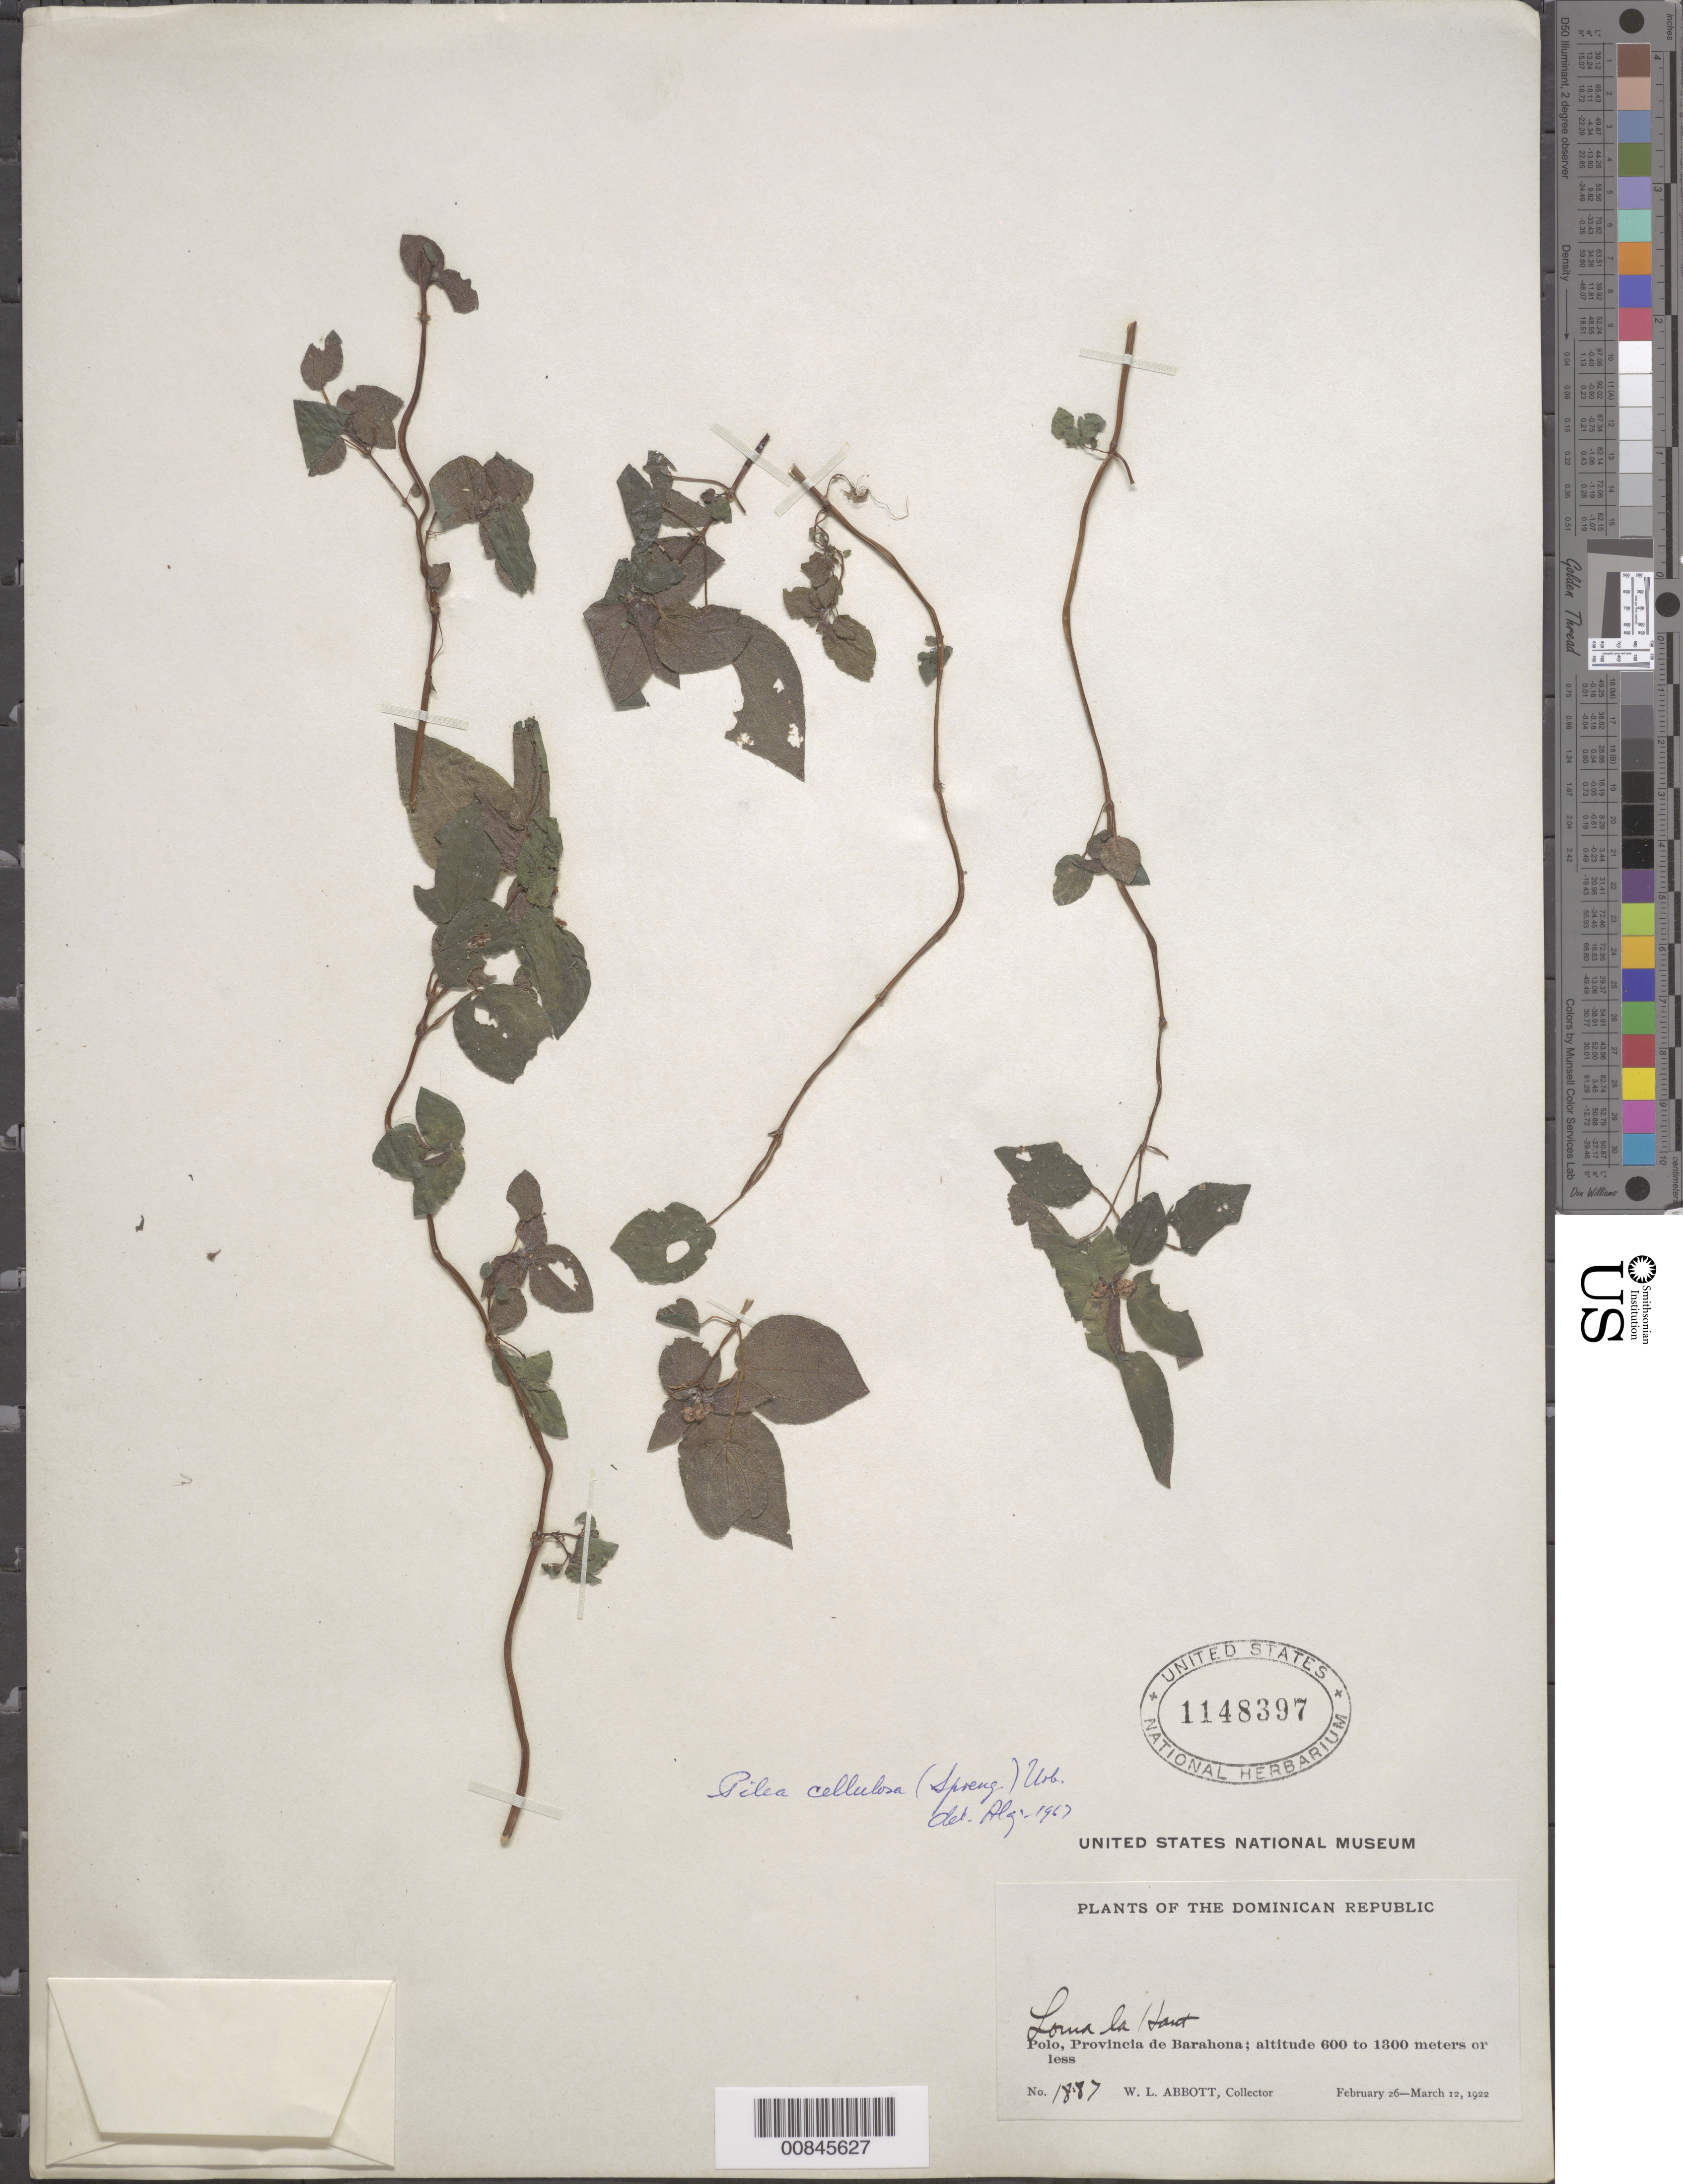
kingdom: Plantae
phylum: Tracheophyta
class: Magnoliopsida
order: Rosales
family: Urticaceae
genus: Pilea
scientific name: Pilea cellulosa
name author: Urb.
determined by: Liogier, Alain H.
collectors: W. L. Abbott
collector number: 1887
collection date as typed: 26 Feb 1922 to 12 Mar 1922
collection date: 1922-02-26/1922-03-12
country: Dominican Republic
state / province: Barahona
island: Hispaniola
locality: Loma la Haut. Polo.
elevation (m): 600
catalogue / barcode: US 1148397